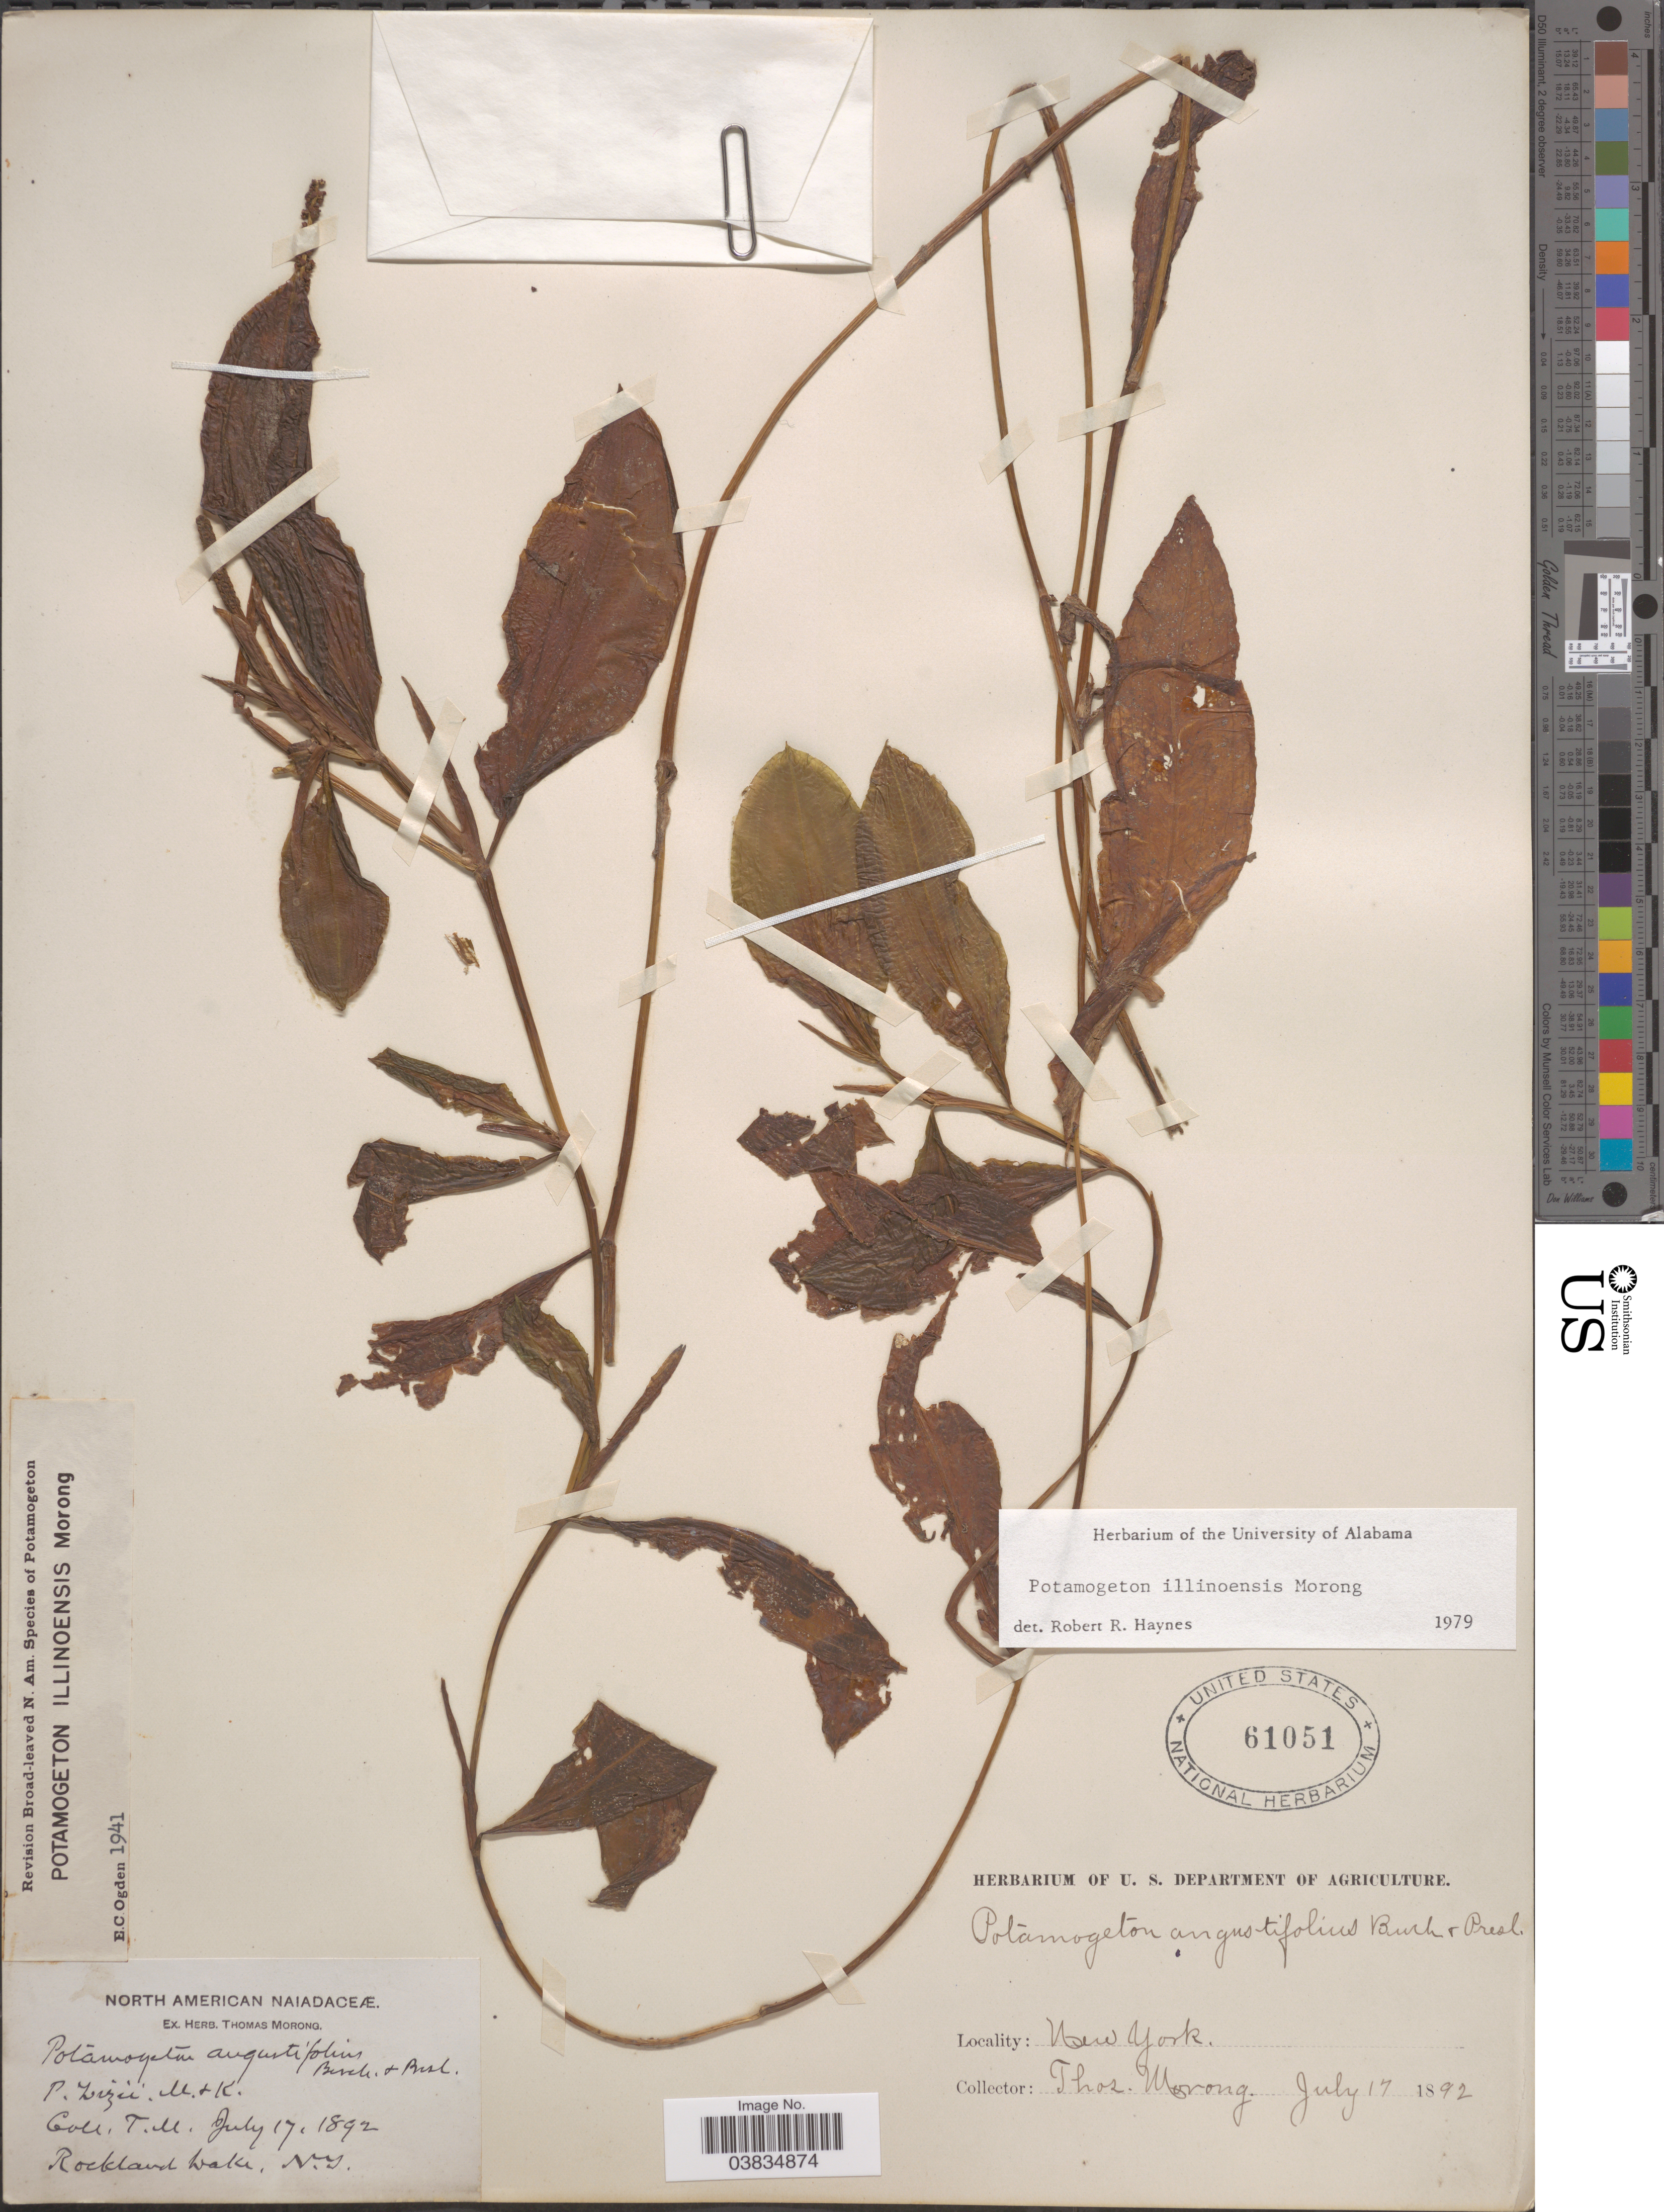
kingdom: Plantae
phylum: Tracheophyta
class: Liliopsida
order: Alismatales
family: Potamogetonaceae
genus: Potamogeton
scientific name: Potamogeton illinoensis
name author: Morong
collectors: ex herb. T. Morong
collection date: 1892-07-17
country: United States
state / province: New York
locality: Rockland Lake.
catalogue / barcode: US 61051